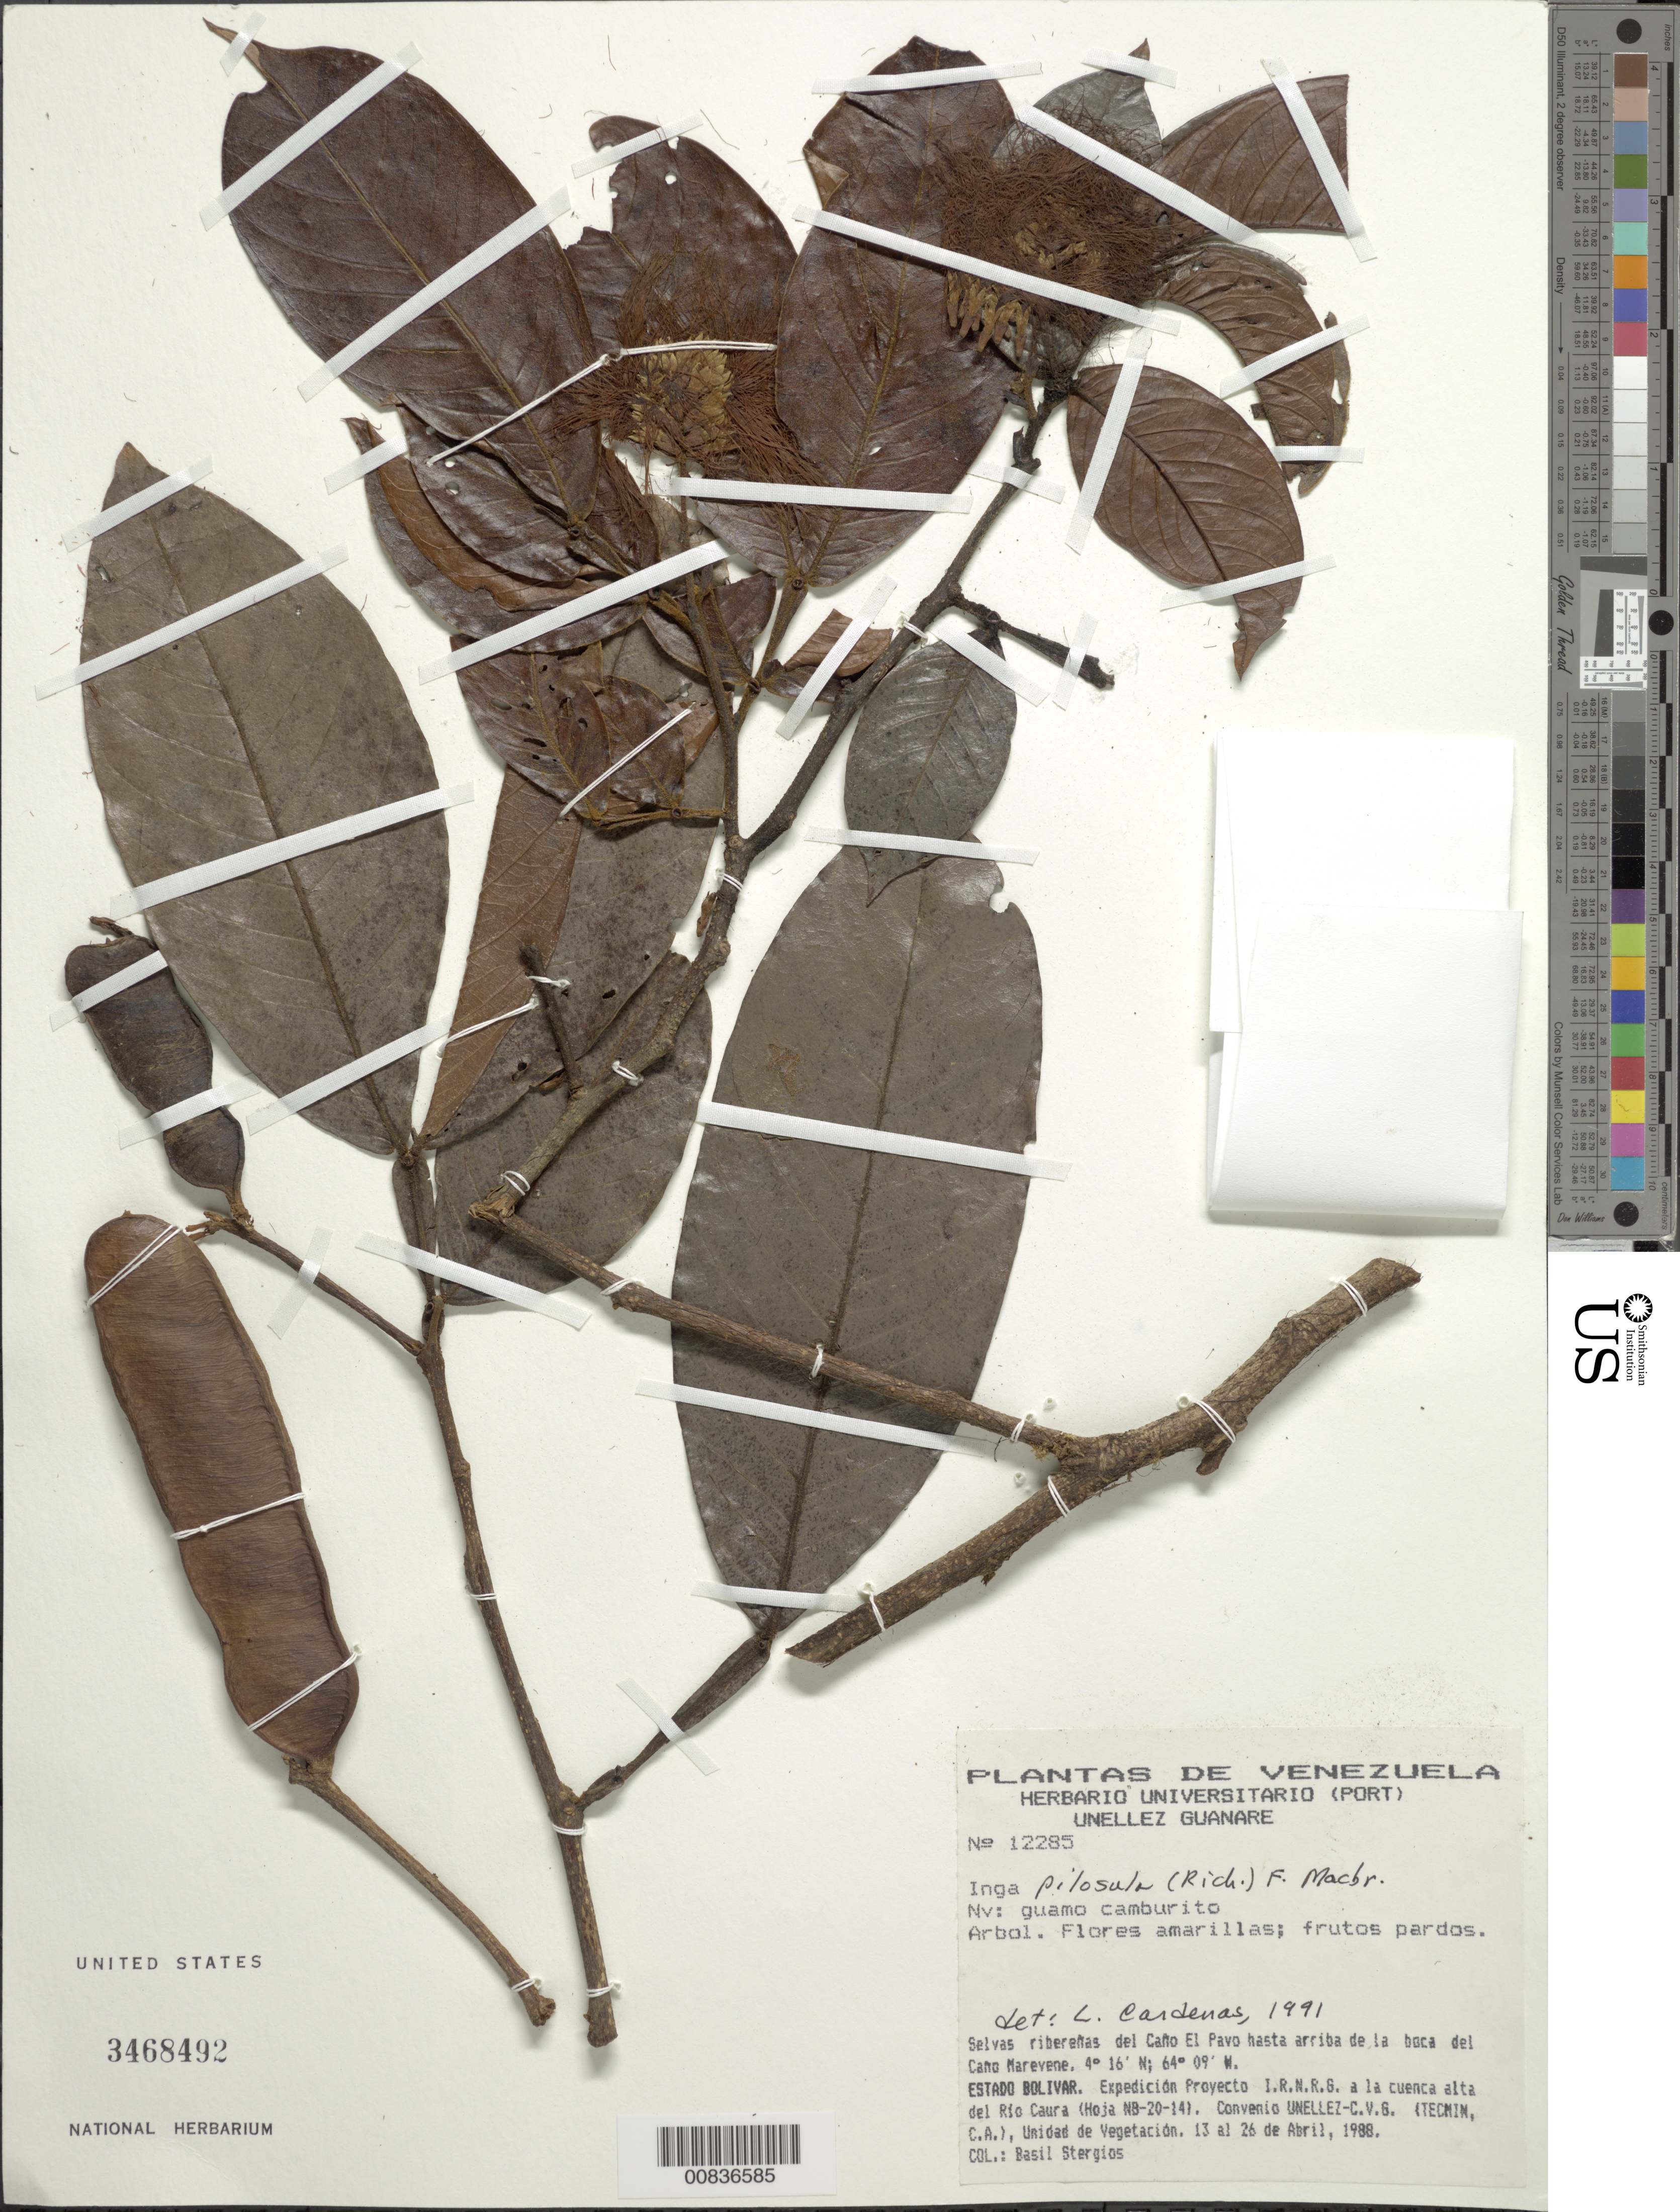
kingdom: Plantae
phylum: Tracheophyta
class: Magnoliopsida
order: Fabales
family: Fabaceae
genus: Inga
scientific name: Inga pilosula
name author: (Rich.) J.F. Macbr.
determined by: Guevara, L. C. De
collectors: B. G. Stergios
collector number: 12285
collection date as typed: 13-Apr-88 to 26-Apr-88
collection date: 1988-04-13/1988-04-26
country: Venezuela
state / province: Bolívar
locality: Río Caura, Caño El Pavo, boca del Caño Marevene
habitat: Selvas riberenas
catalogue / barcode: US 3468492